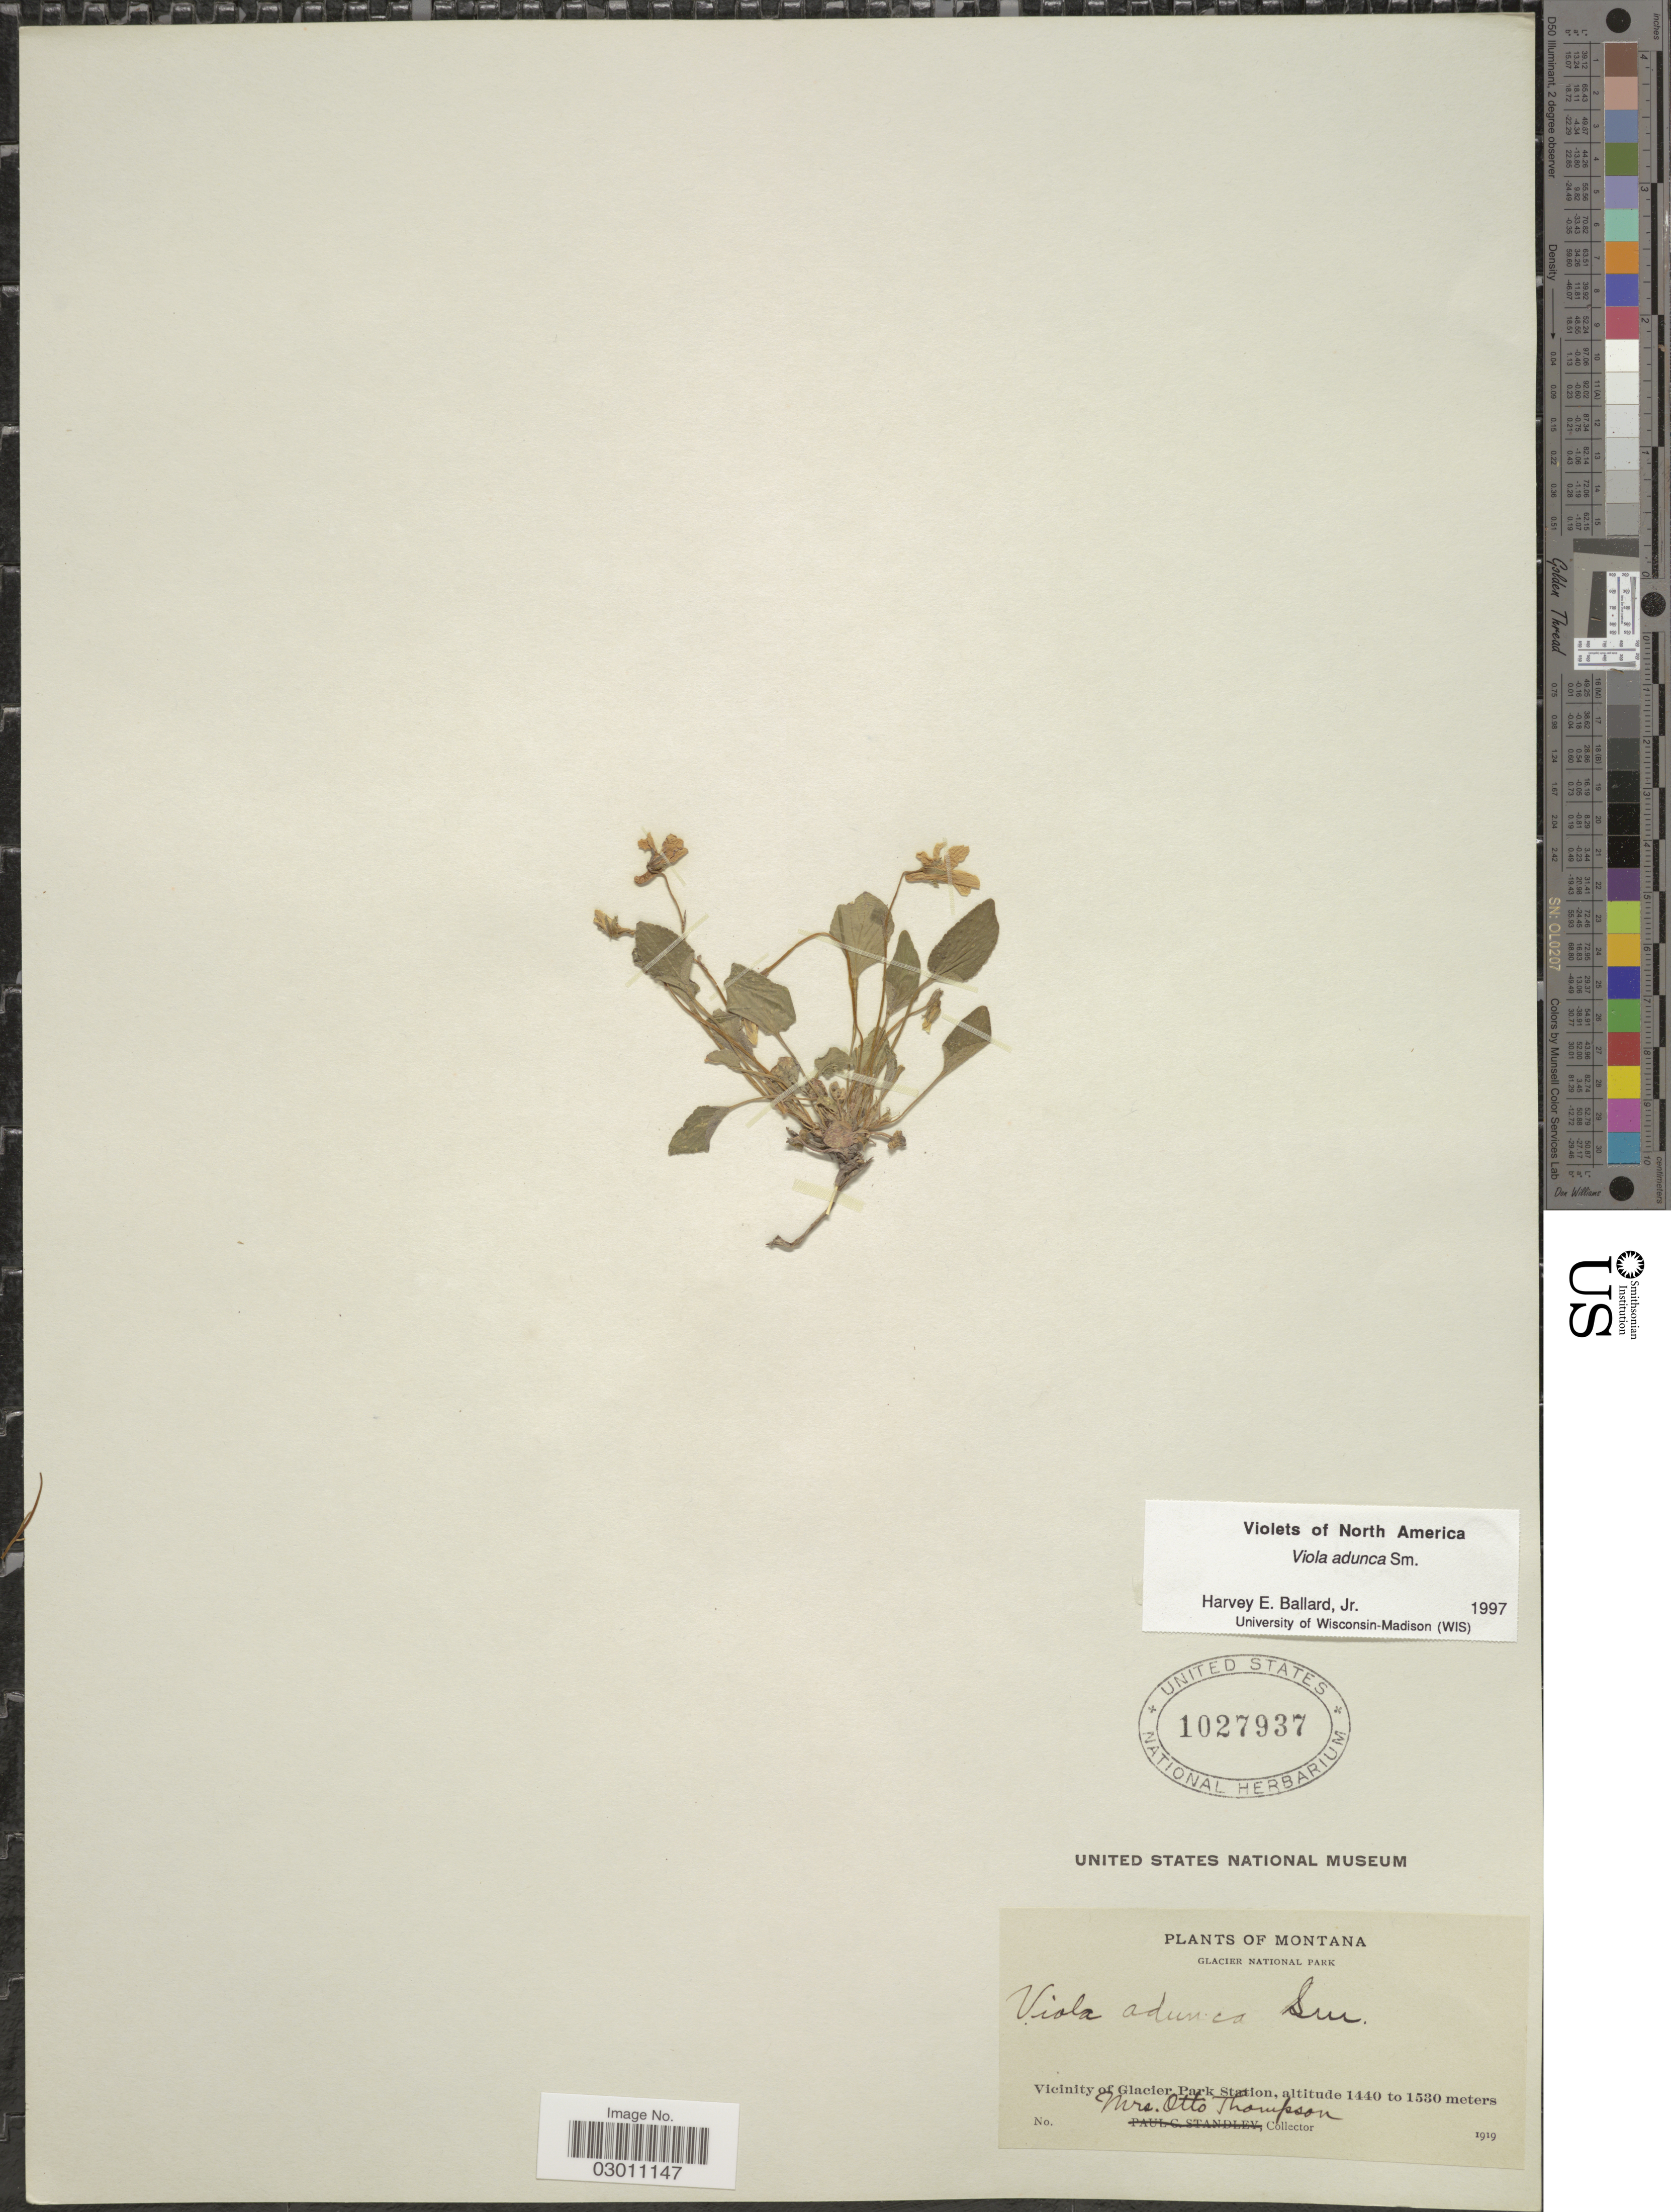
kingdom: Plantae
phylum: Tracheophyta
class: Magnoliopsida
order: Malpighiales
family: Violaceae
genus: Viola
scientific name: Viola adunca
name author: Sm.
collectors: O. Thompson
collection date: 1919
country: United States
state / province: Montana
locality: Glacier National Park. Vicinity of Glacier Park Station.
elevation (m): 1440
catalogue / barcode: US 1027937